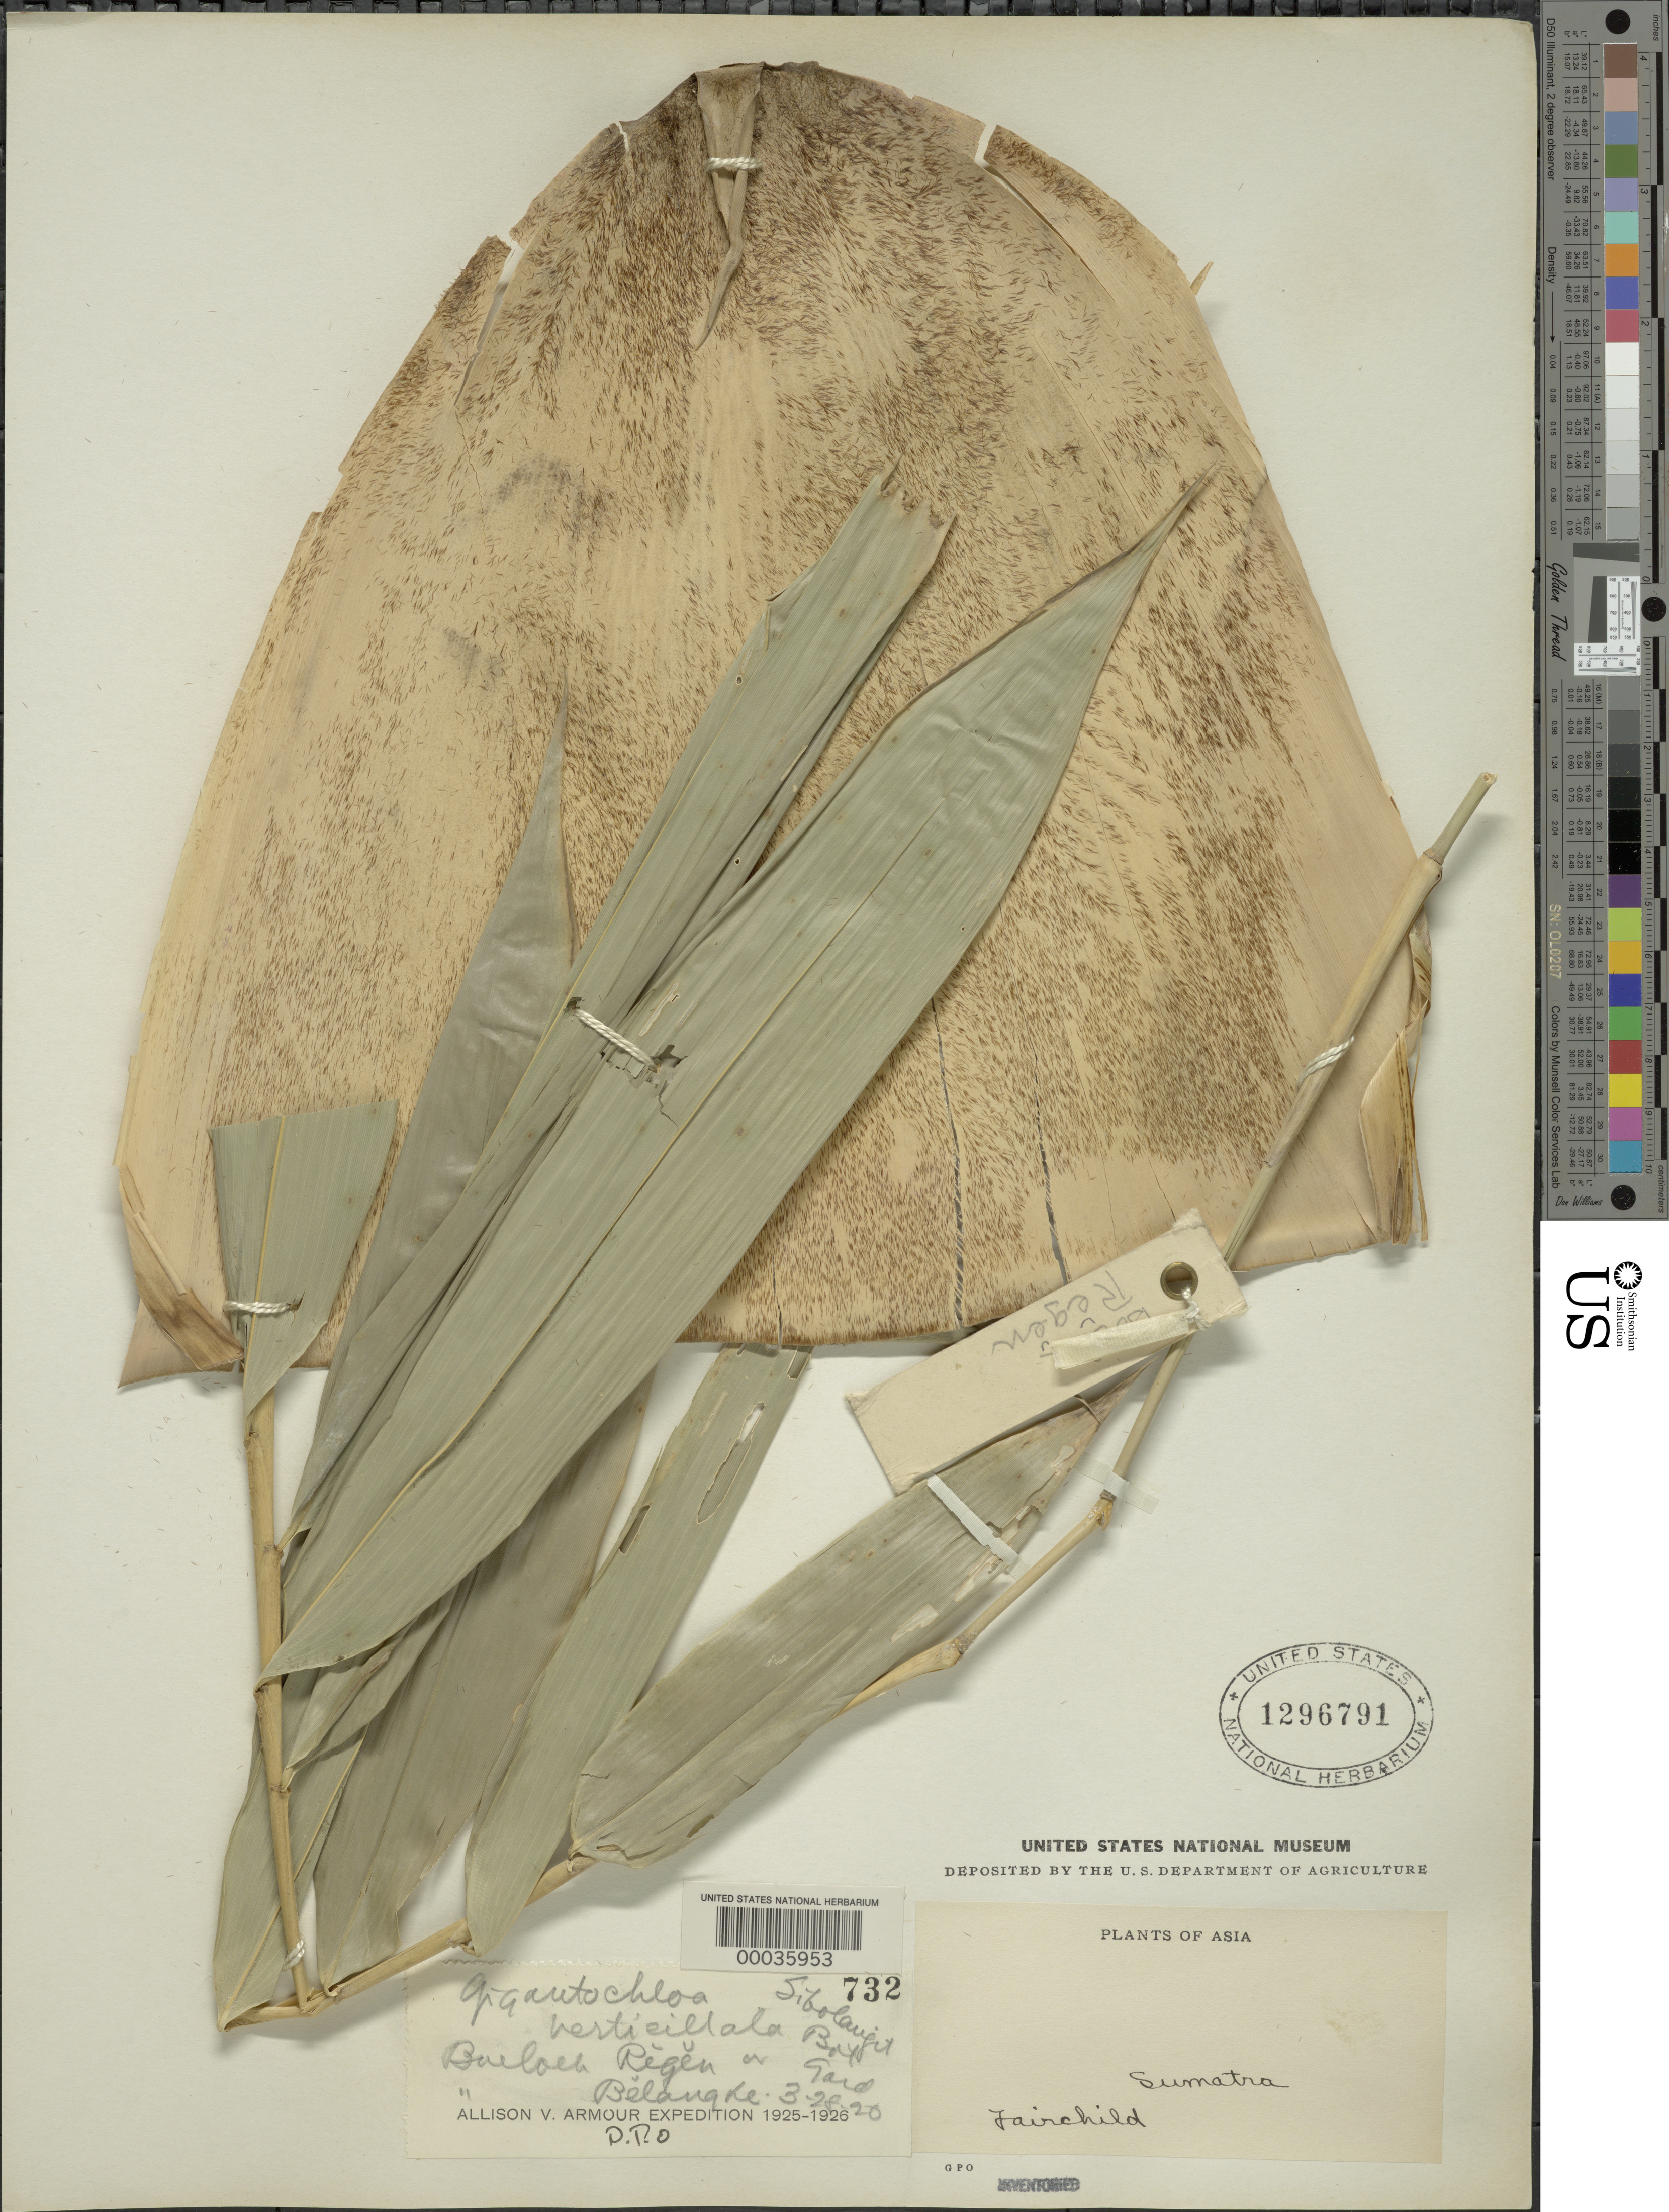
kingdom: Plantae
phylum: Tracheophyta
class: Liliopsida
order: Poales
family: Poaceae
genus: Dendrocalamus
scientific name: Dendrocalamus verticillata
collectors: -. Fairchild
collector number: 732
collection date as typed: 28 Mar 1920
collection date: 1920-03-28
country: Indonesia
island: Sumatra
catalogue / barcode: US 1296791